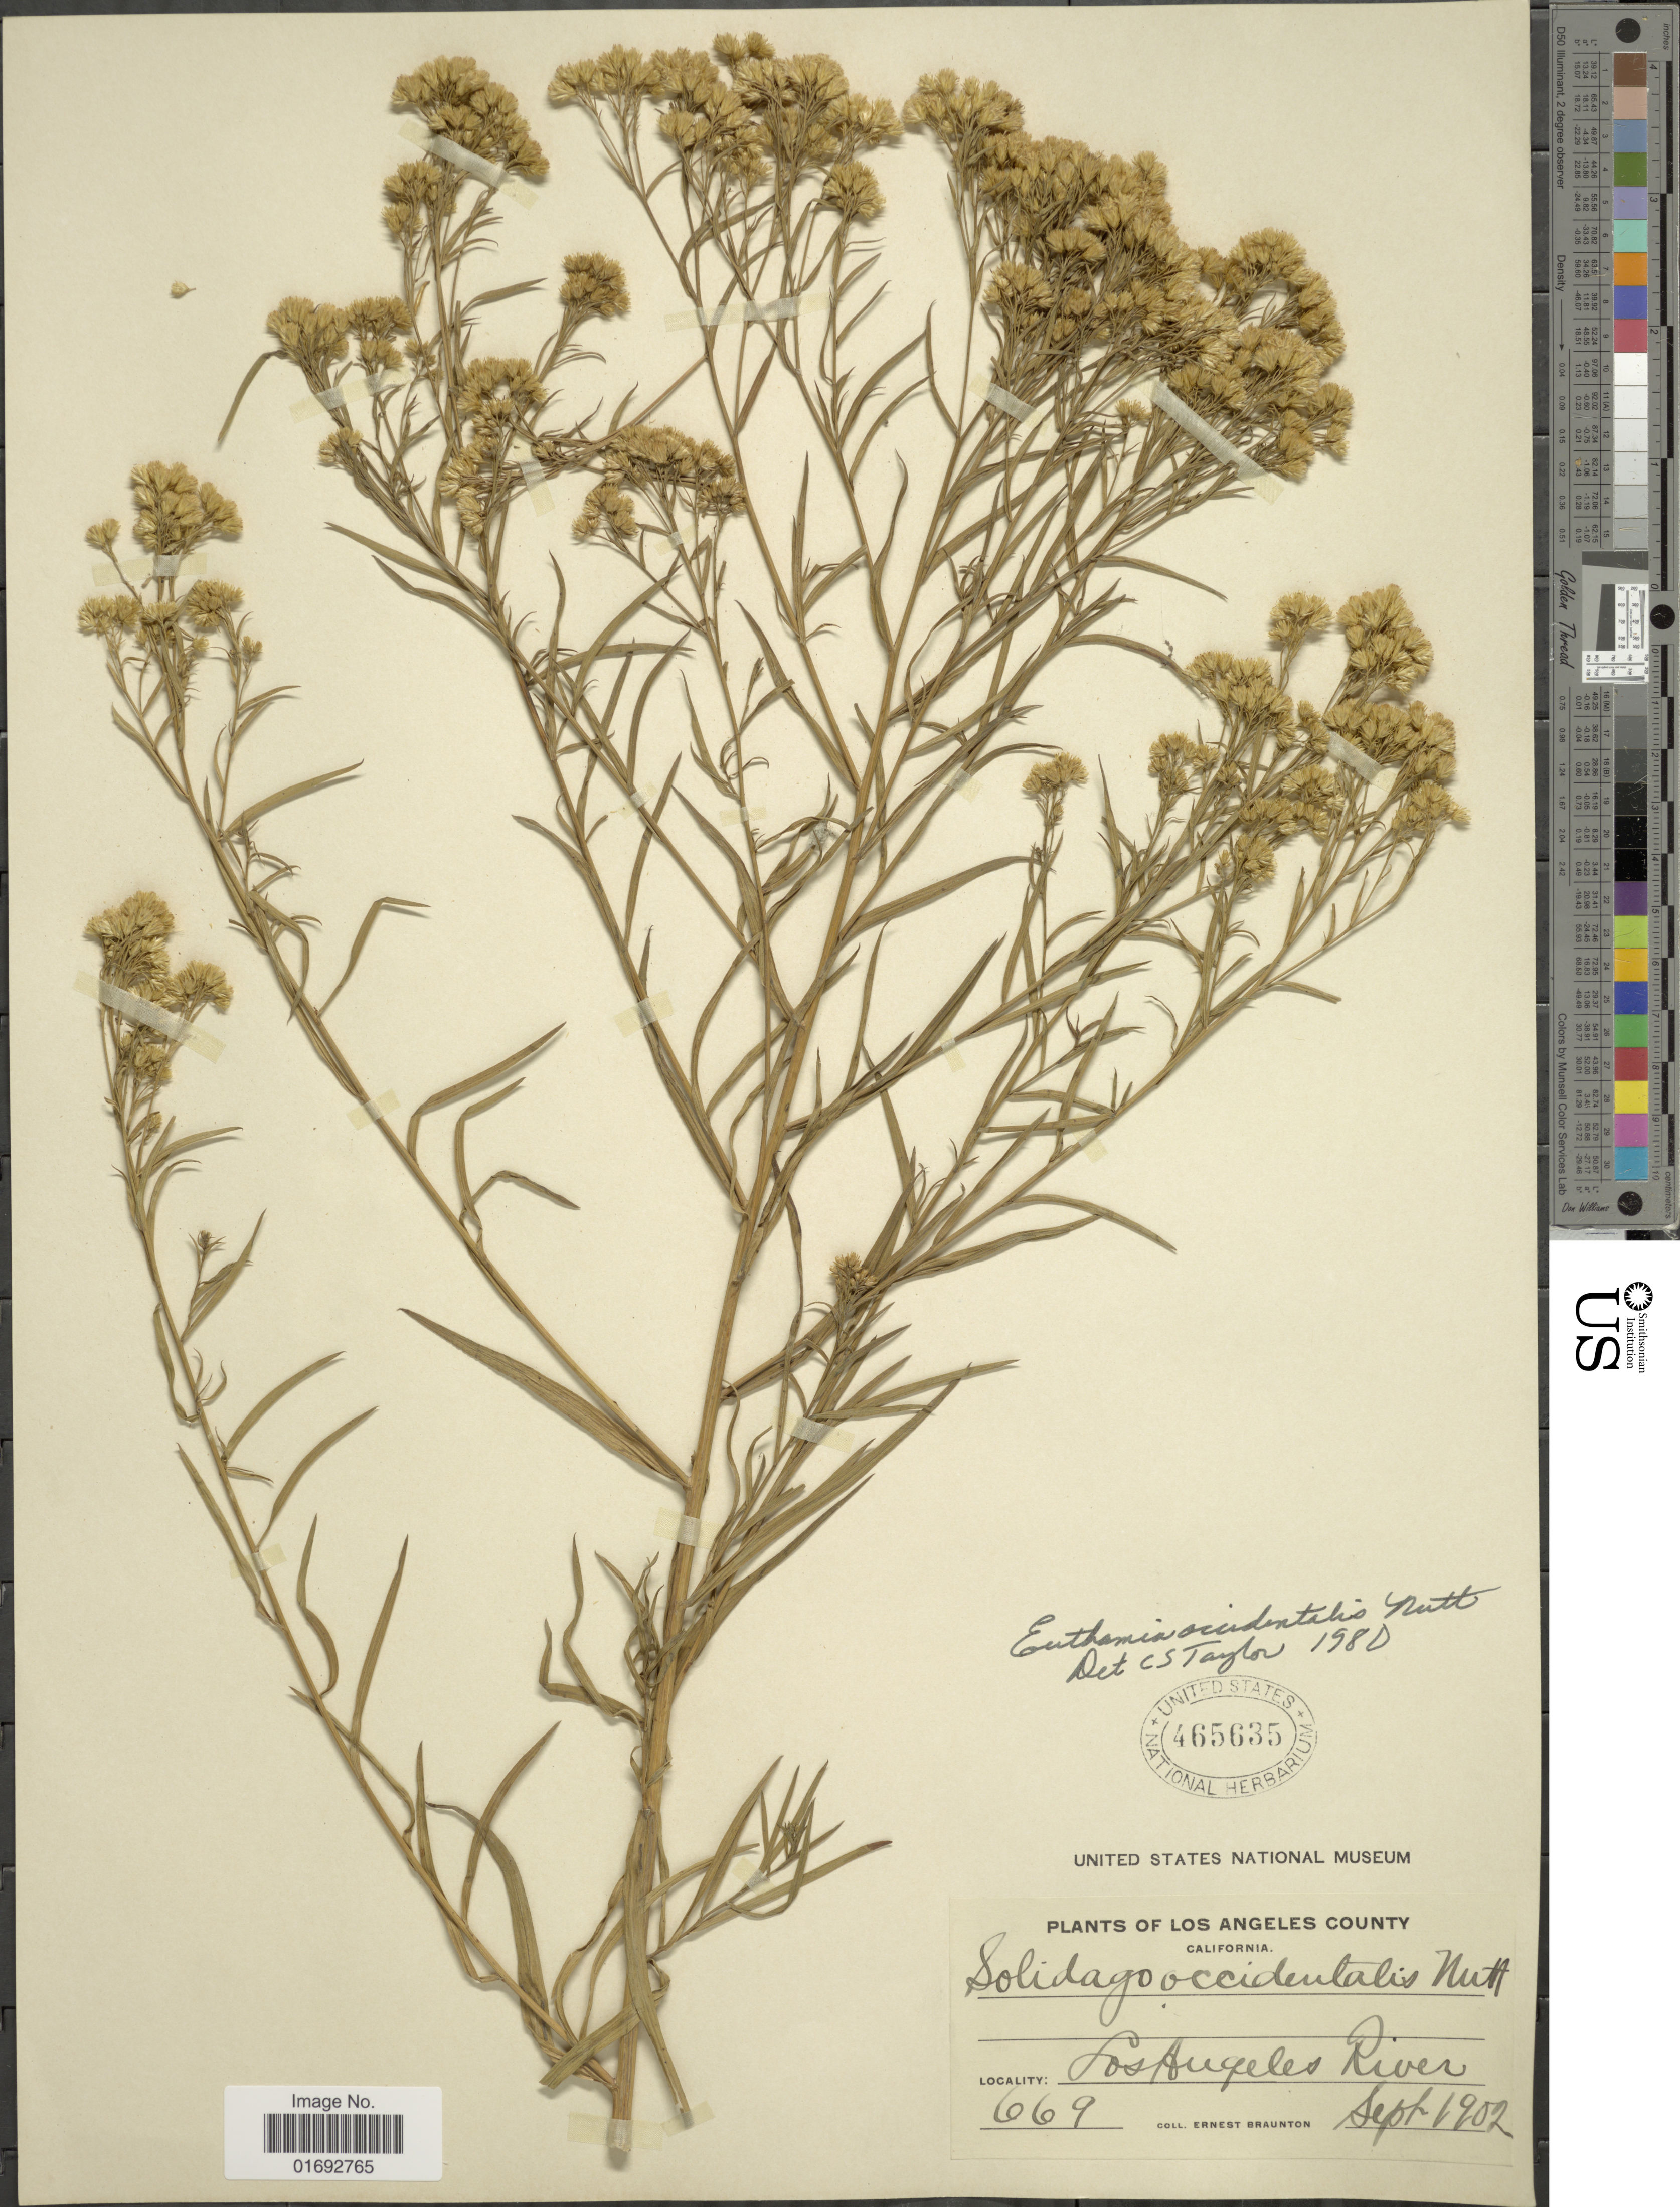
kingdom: Plantae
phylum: Tracheophyta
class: Magnoliopsida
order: Asterales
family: Asteraceae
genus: Euthamia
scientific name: Euthamia occidentalis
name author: Nutt.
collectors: E. Braunton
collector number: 669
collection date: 1902-09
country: United States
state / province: California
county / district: Los Angeles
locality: Los Angeles County, Los Angeles River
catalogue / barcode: US 465635